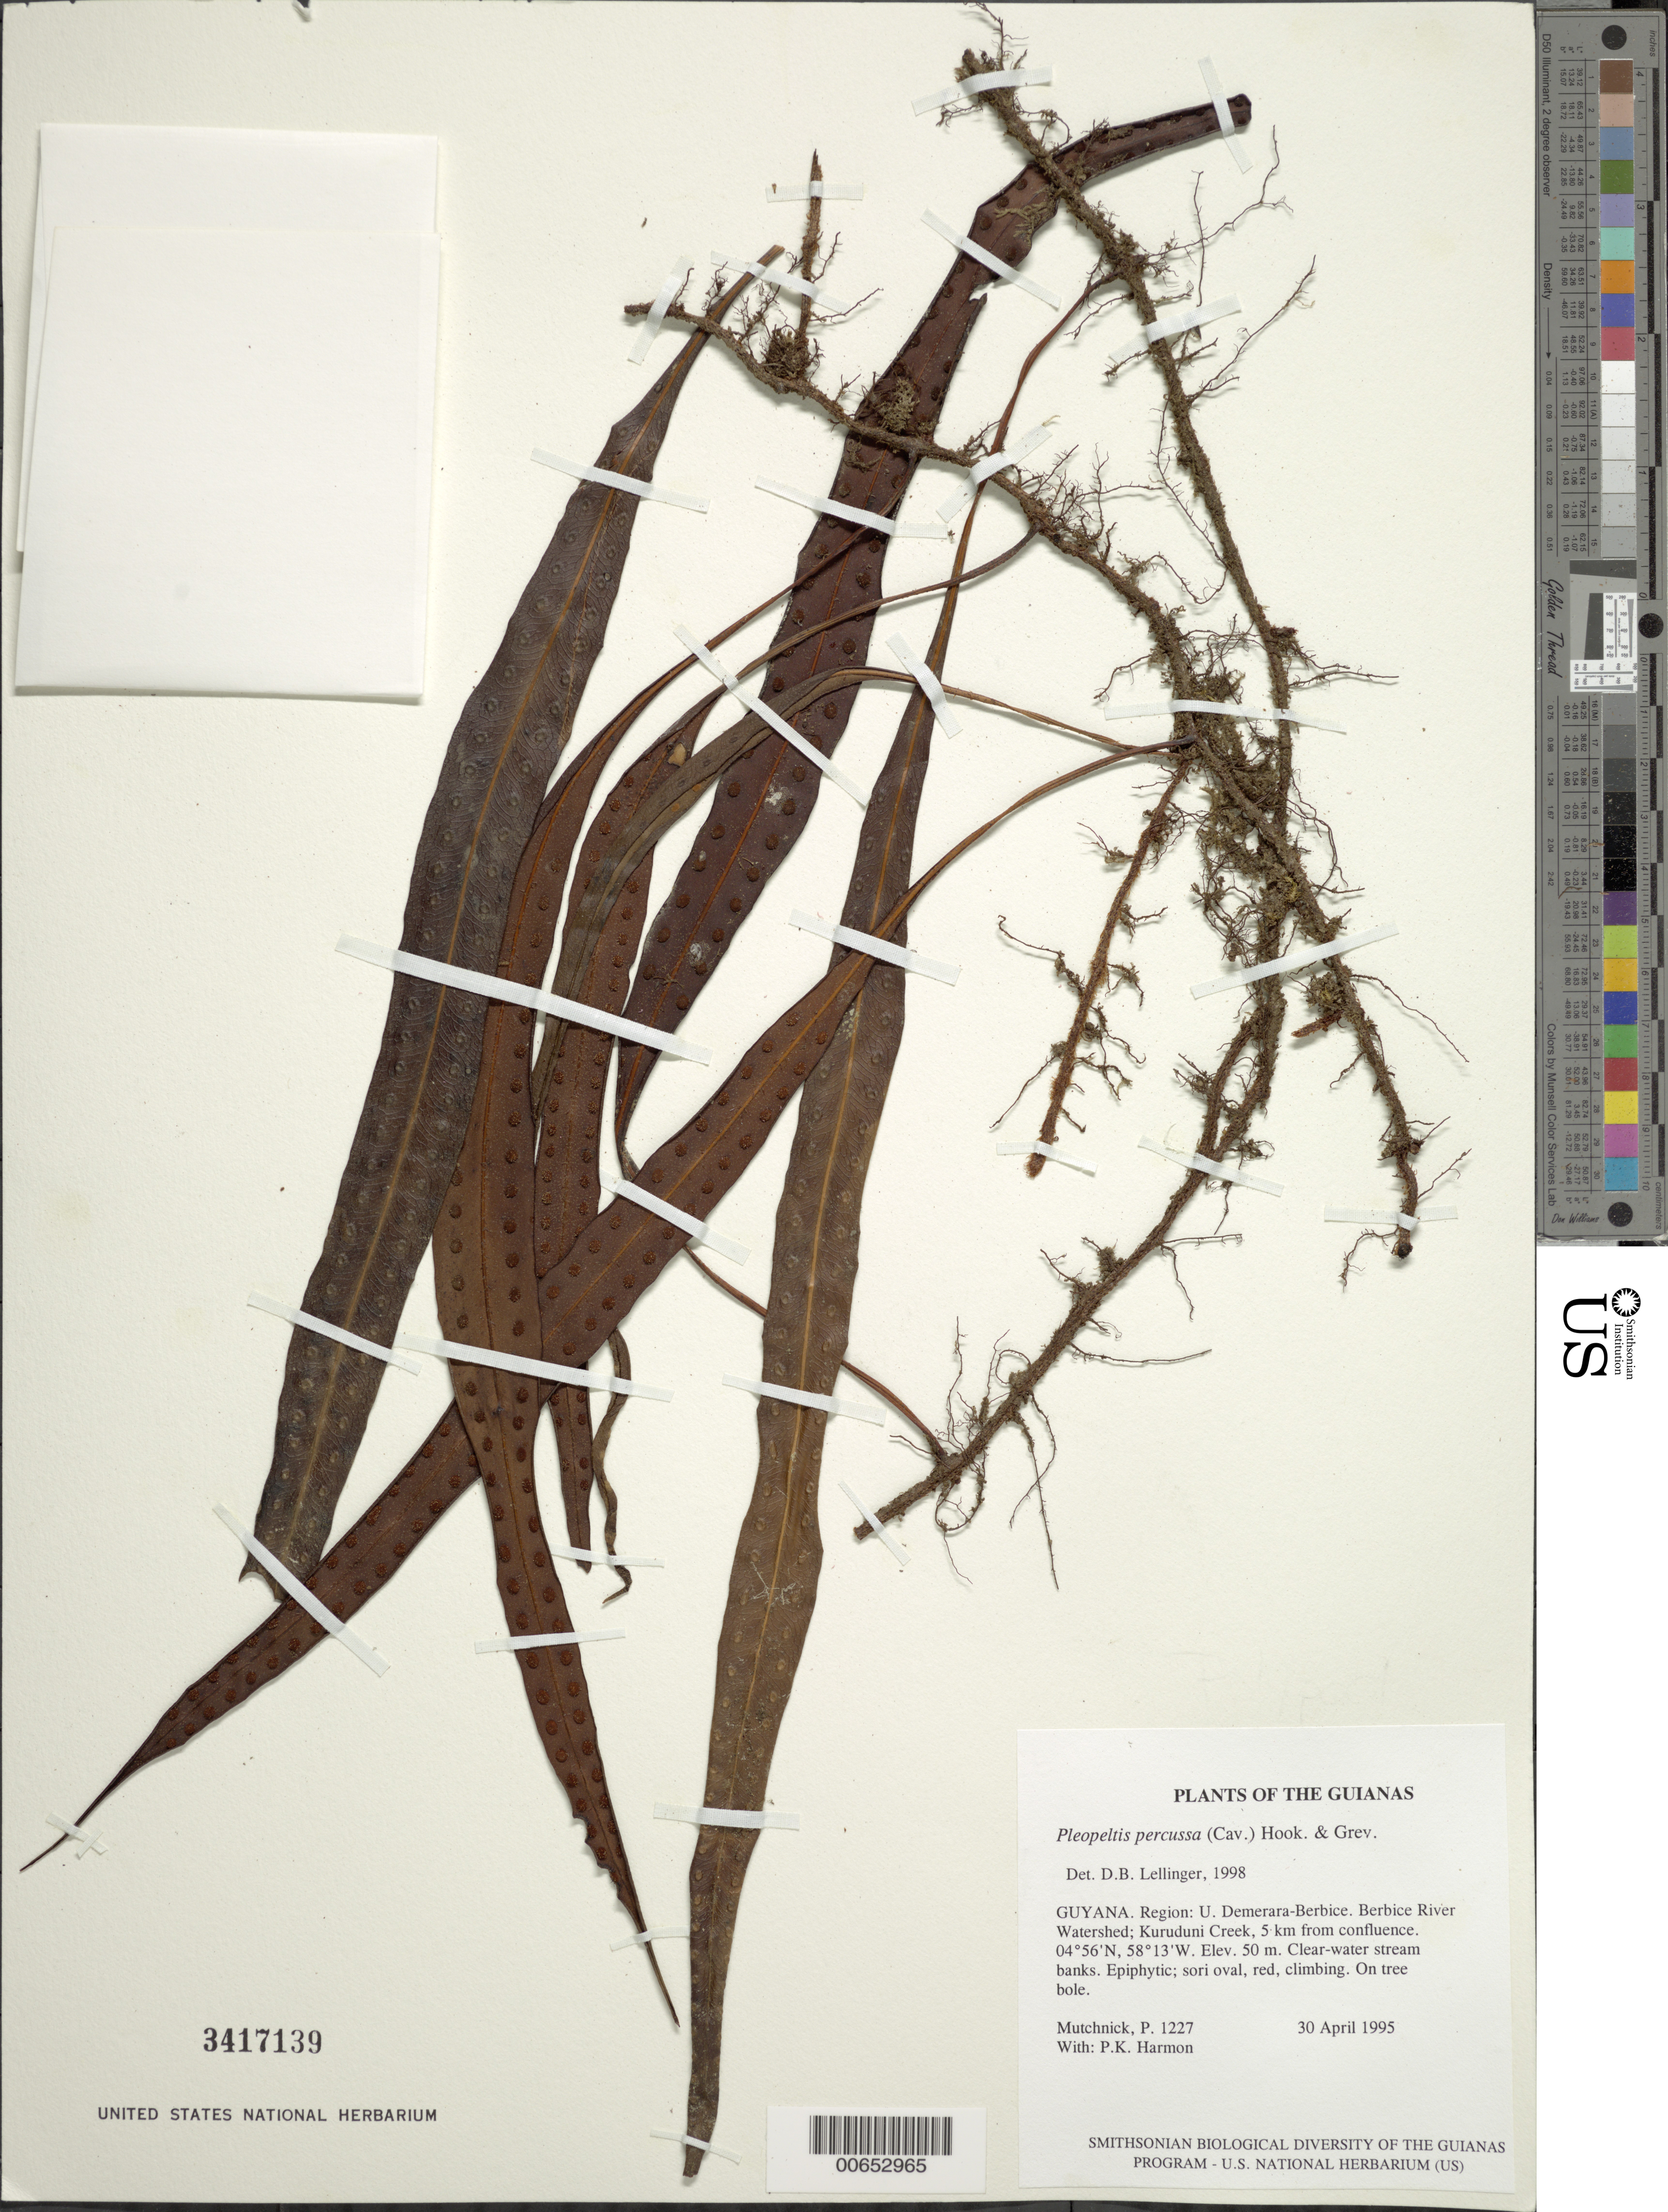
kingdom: Plantae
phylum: Tracheophyta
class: Polypodiopsida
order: Polypodiales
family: Polypodiaceae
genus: Microgramma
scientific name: Microgramma percussa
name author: (Cav.) de la Sota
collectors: P. Mutchnick & P. Harmon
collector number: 1227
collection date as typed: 30 April 1995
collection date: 1995-04-30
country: Guyana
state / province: U. Demerara-Berbice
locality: Berbice River Watershed; Kuruduni Creek, 5 km from confluence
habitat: Clear-water stream banks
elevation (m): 50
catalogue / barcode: US 3417139